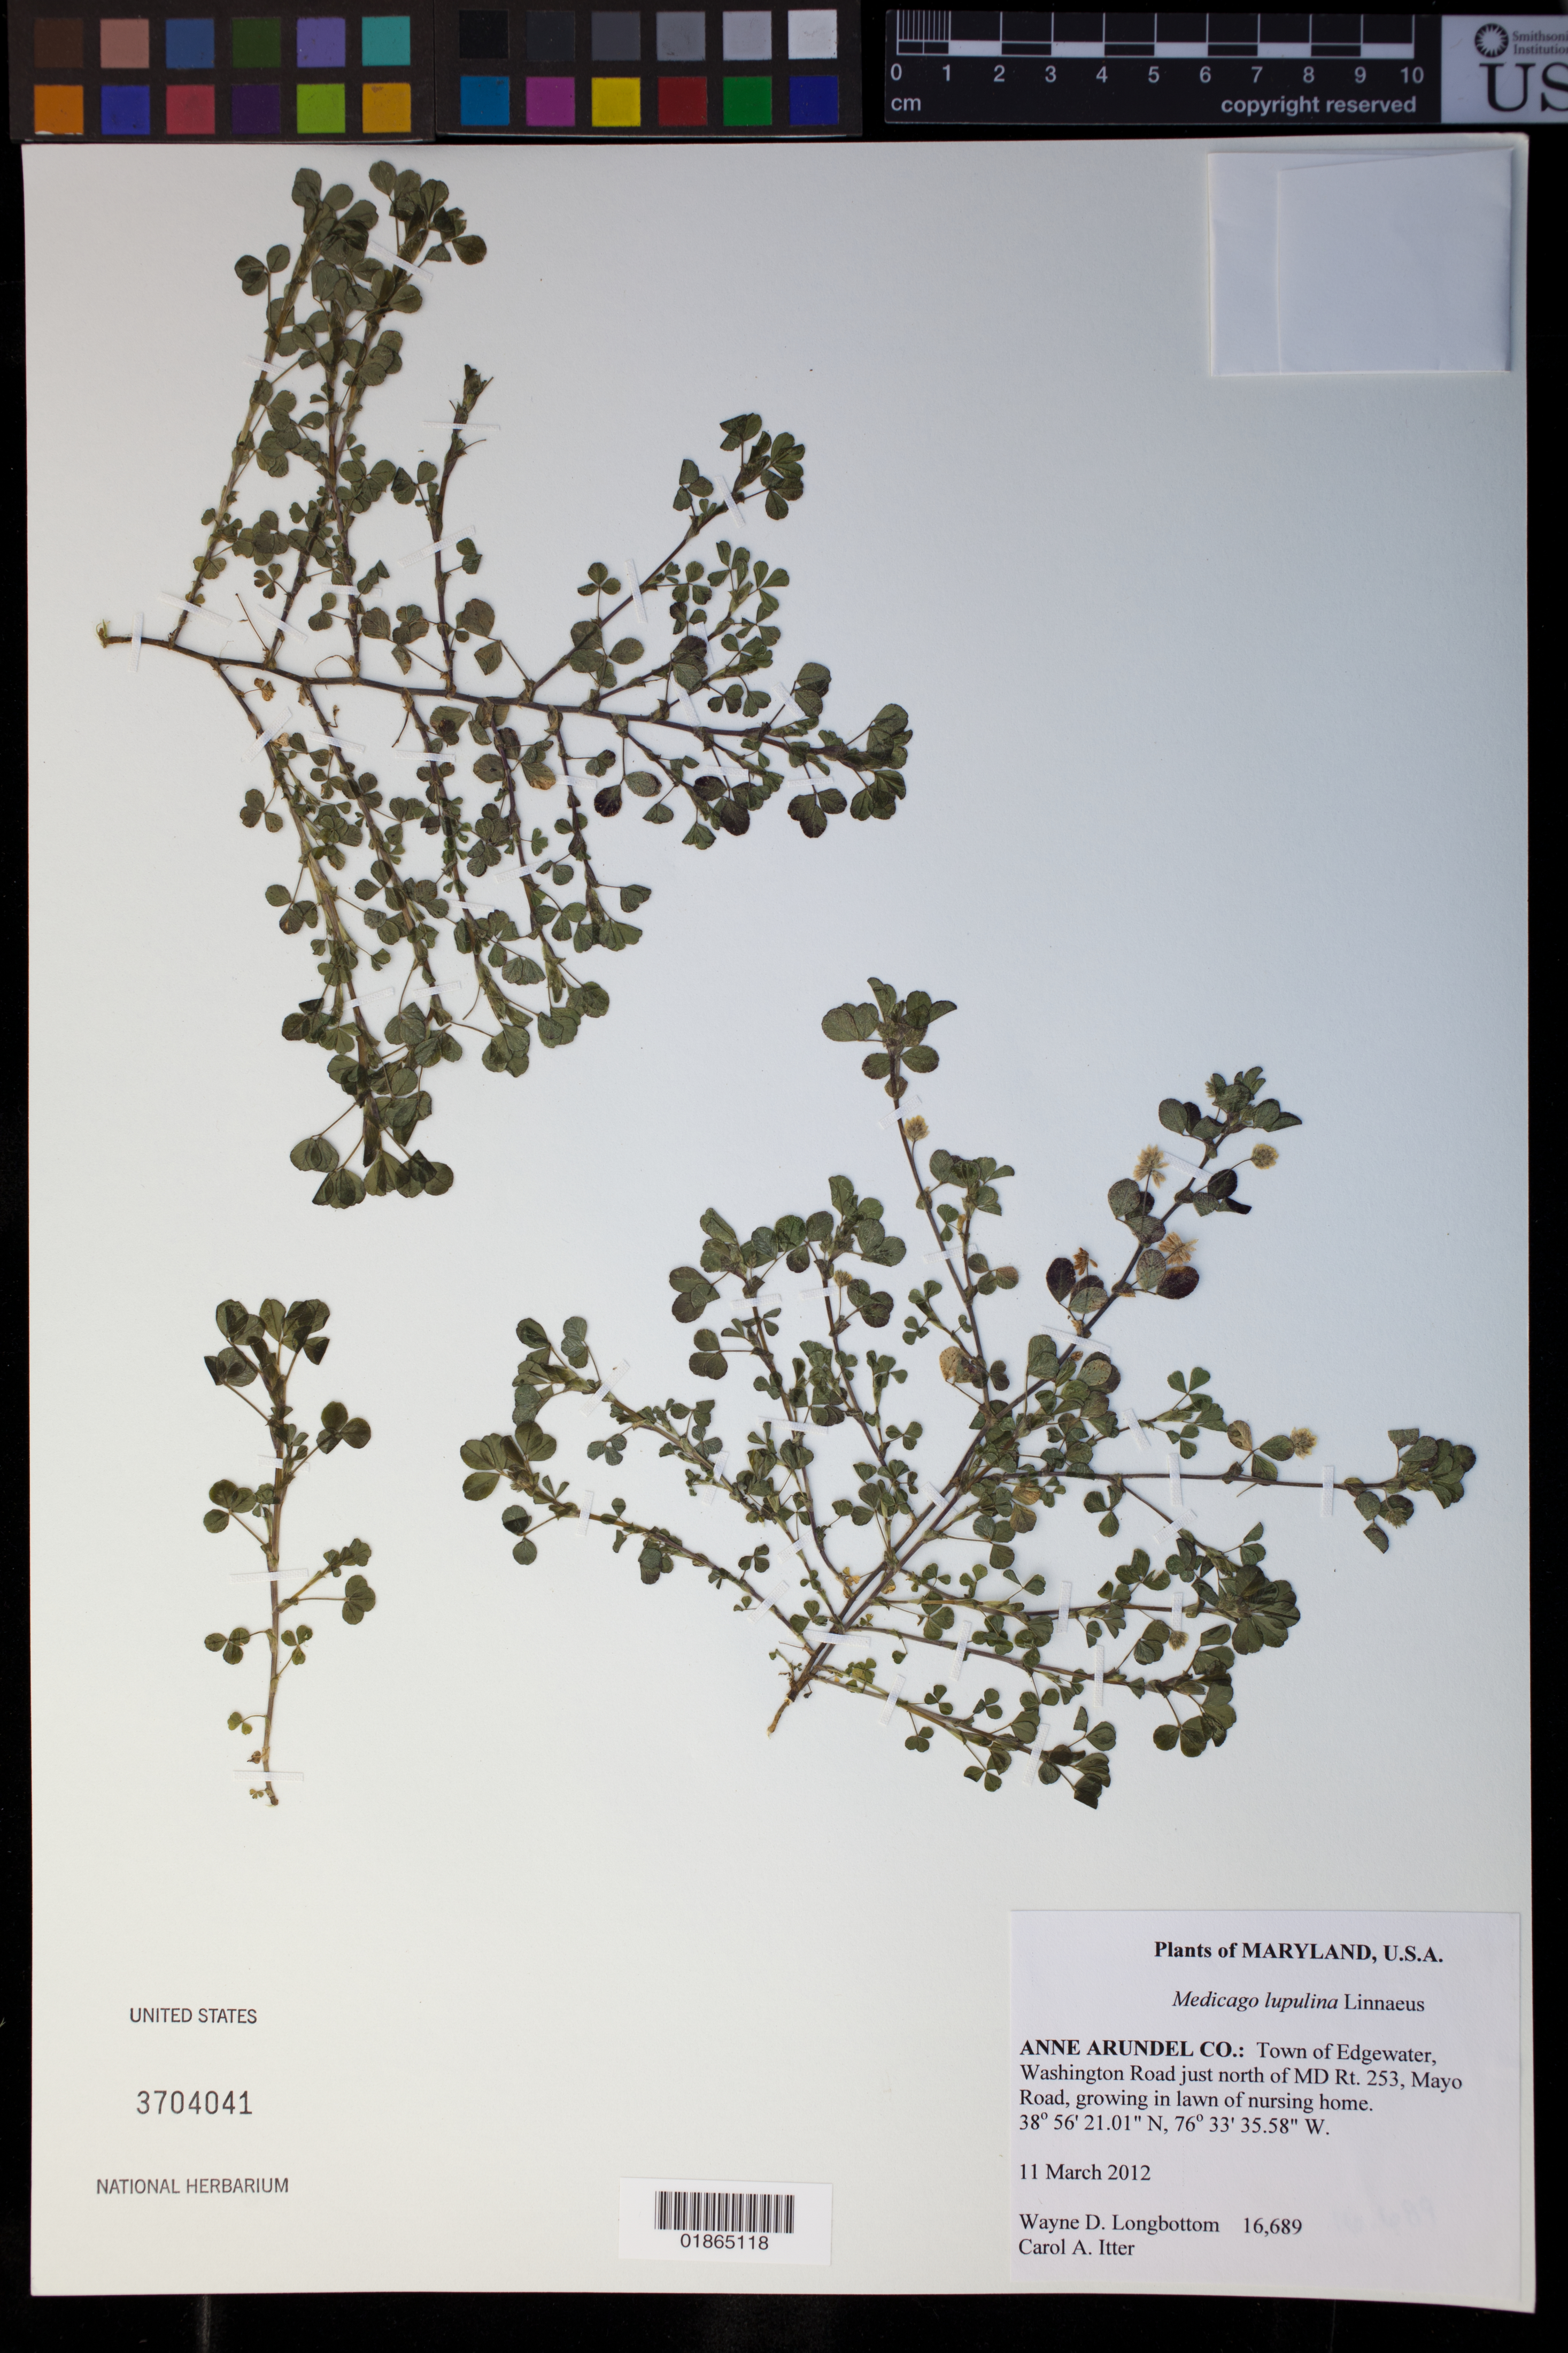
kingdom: Plantae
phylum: Tracheophyta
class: Magnoliopsida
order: Fabales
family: Fabaceae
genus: Medicago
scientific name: Medicago lupulina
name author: L.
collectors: W. D. Longbottom & C. Itter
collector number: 16689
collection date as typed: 11 March 2012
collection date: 2012-03-11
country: United States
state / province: Maryland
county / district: Anne Arundel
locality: Town of Edgewater, Washington Road just north of MD Rt. 253, Mayo Road, growing in lawn of nursing home.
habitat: Growing in lawn of nursing home.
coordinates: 38 56 21.01 N, 76 33 35.58 W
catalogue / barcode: US 3704041